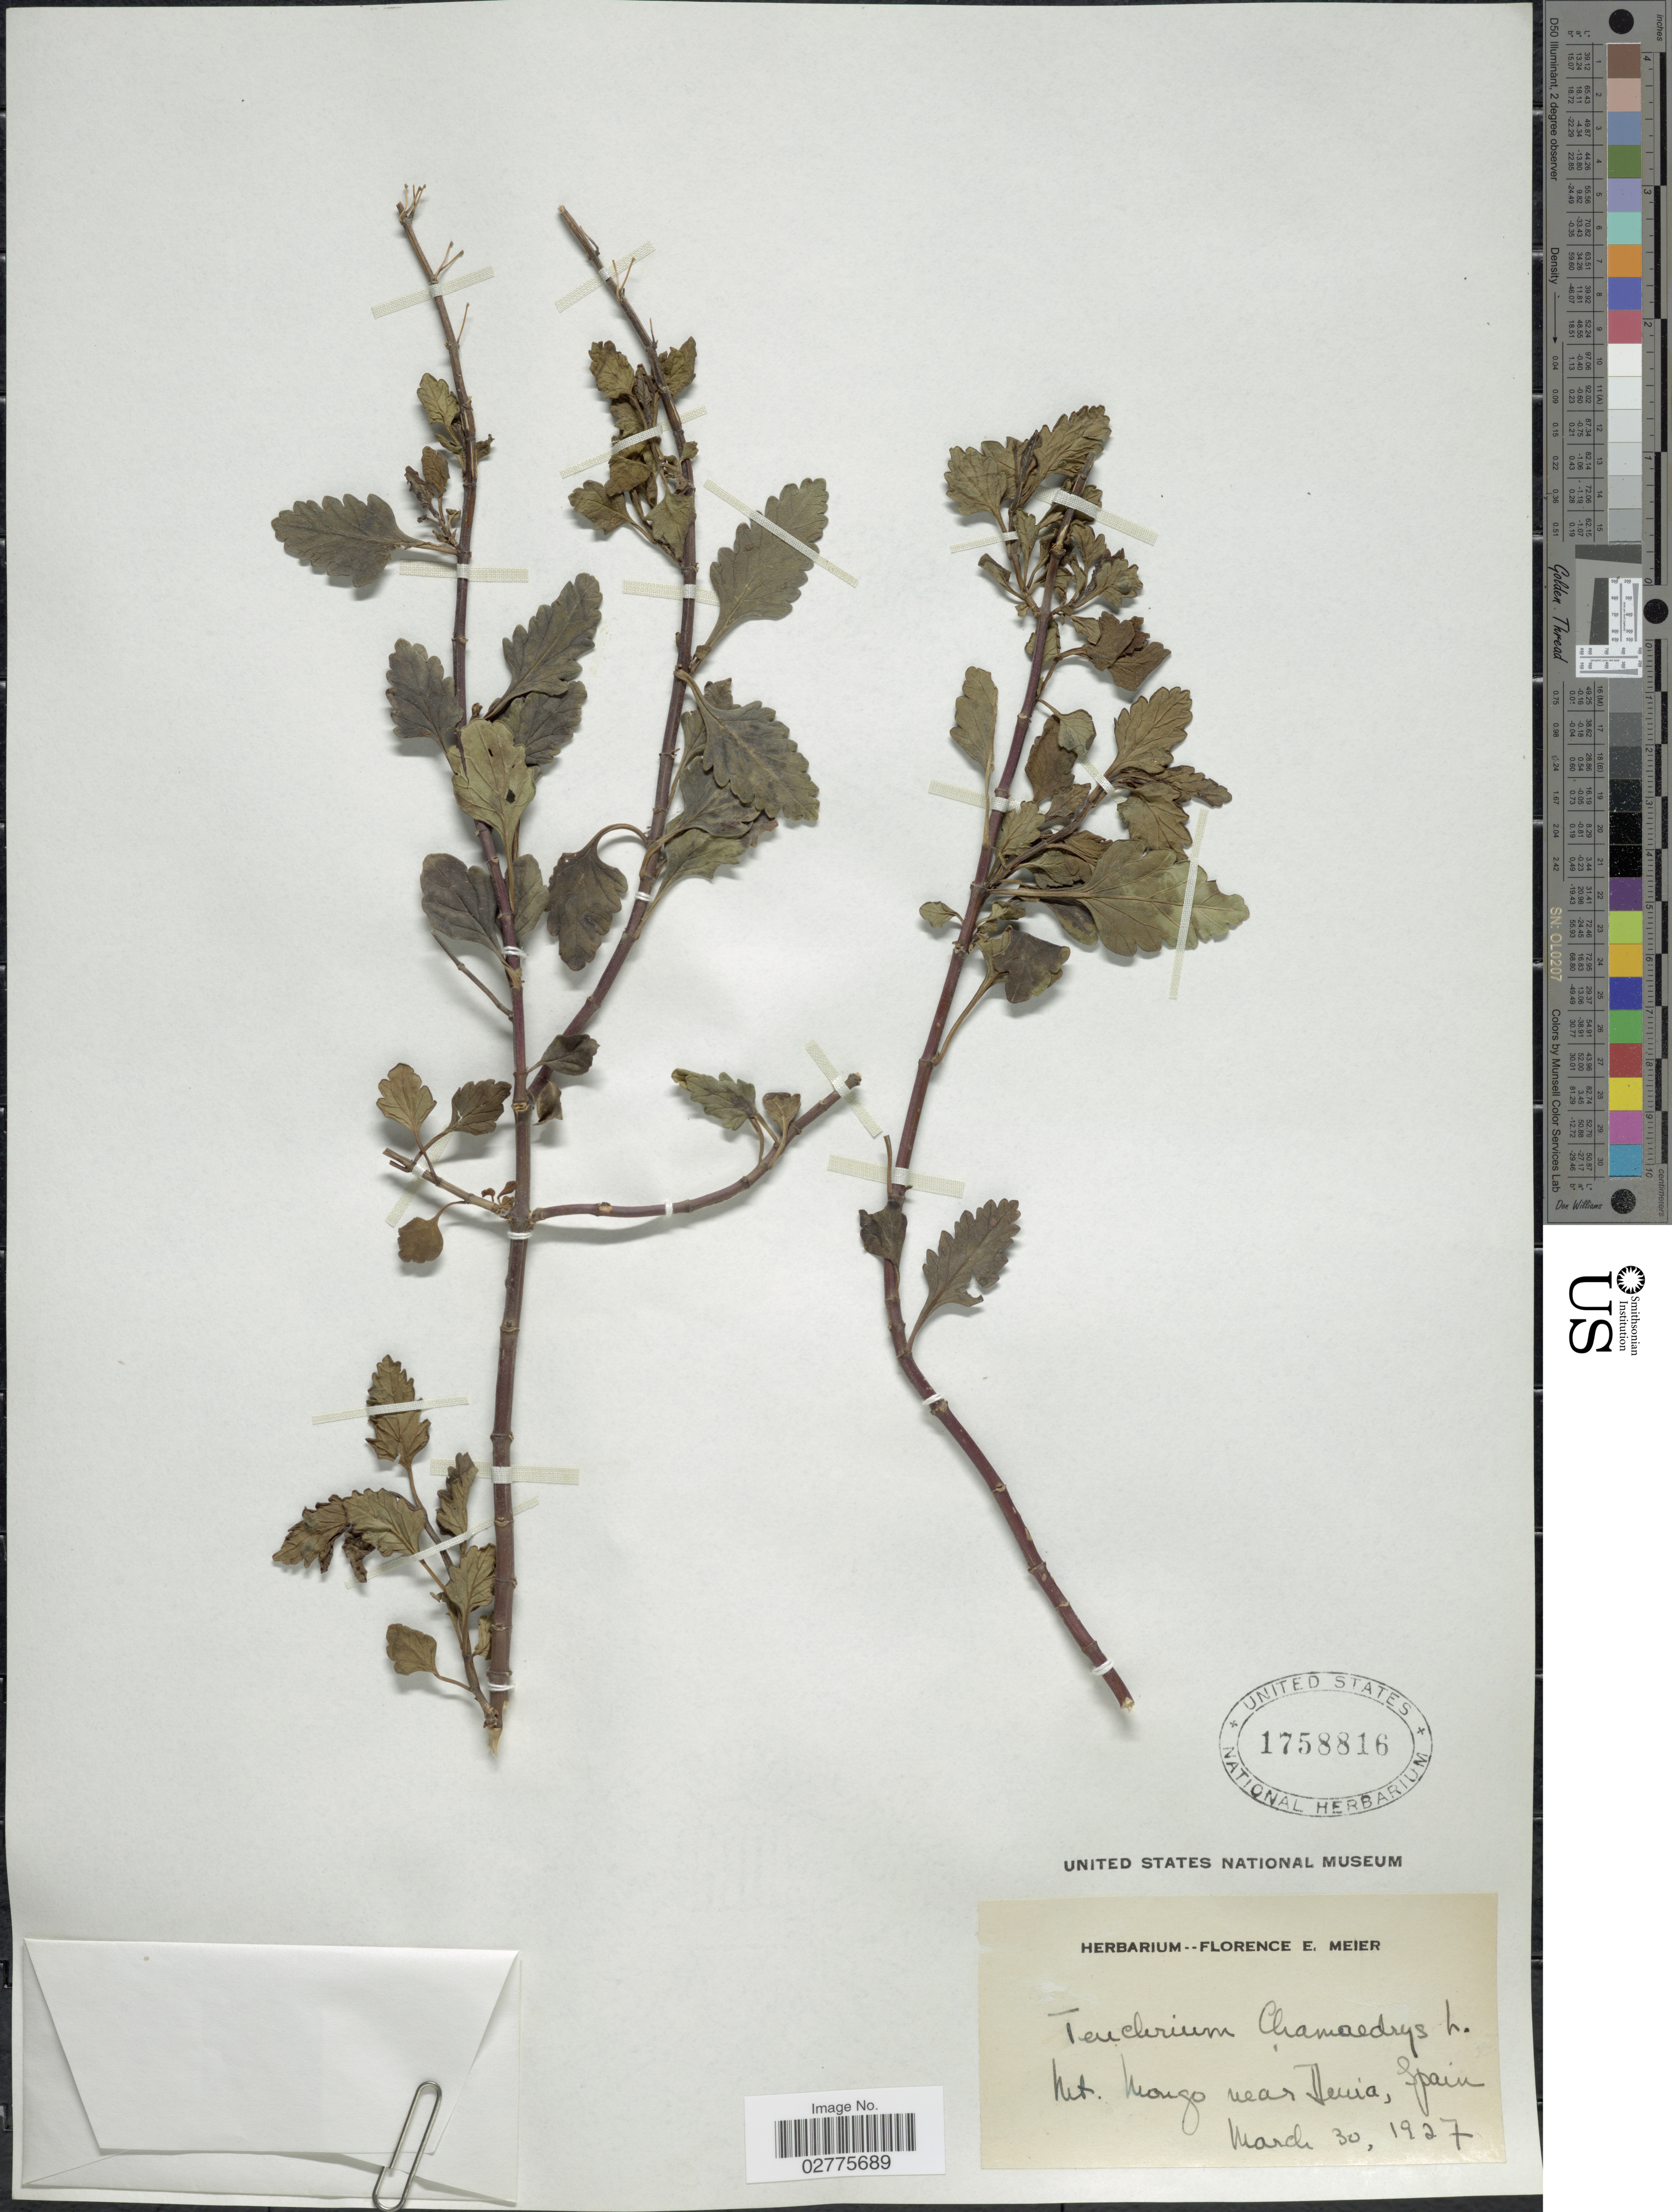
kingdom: Plantae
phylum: Tracheophyta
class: Magnoliopsida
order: Lamiales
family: Lamiaceae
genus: Teucrium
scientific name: Teucrium chamaedrys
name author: L.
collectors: ex herb. Florence E. Meier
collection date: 1927-03-30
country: Spain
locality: Mt. Mongo near Denia.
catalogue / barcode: US 1758816